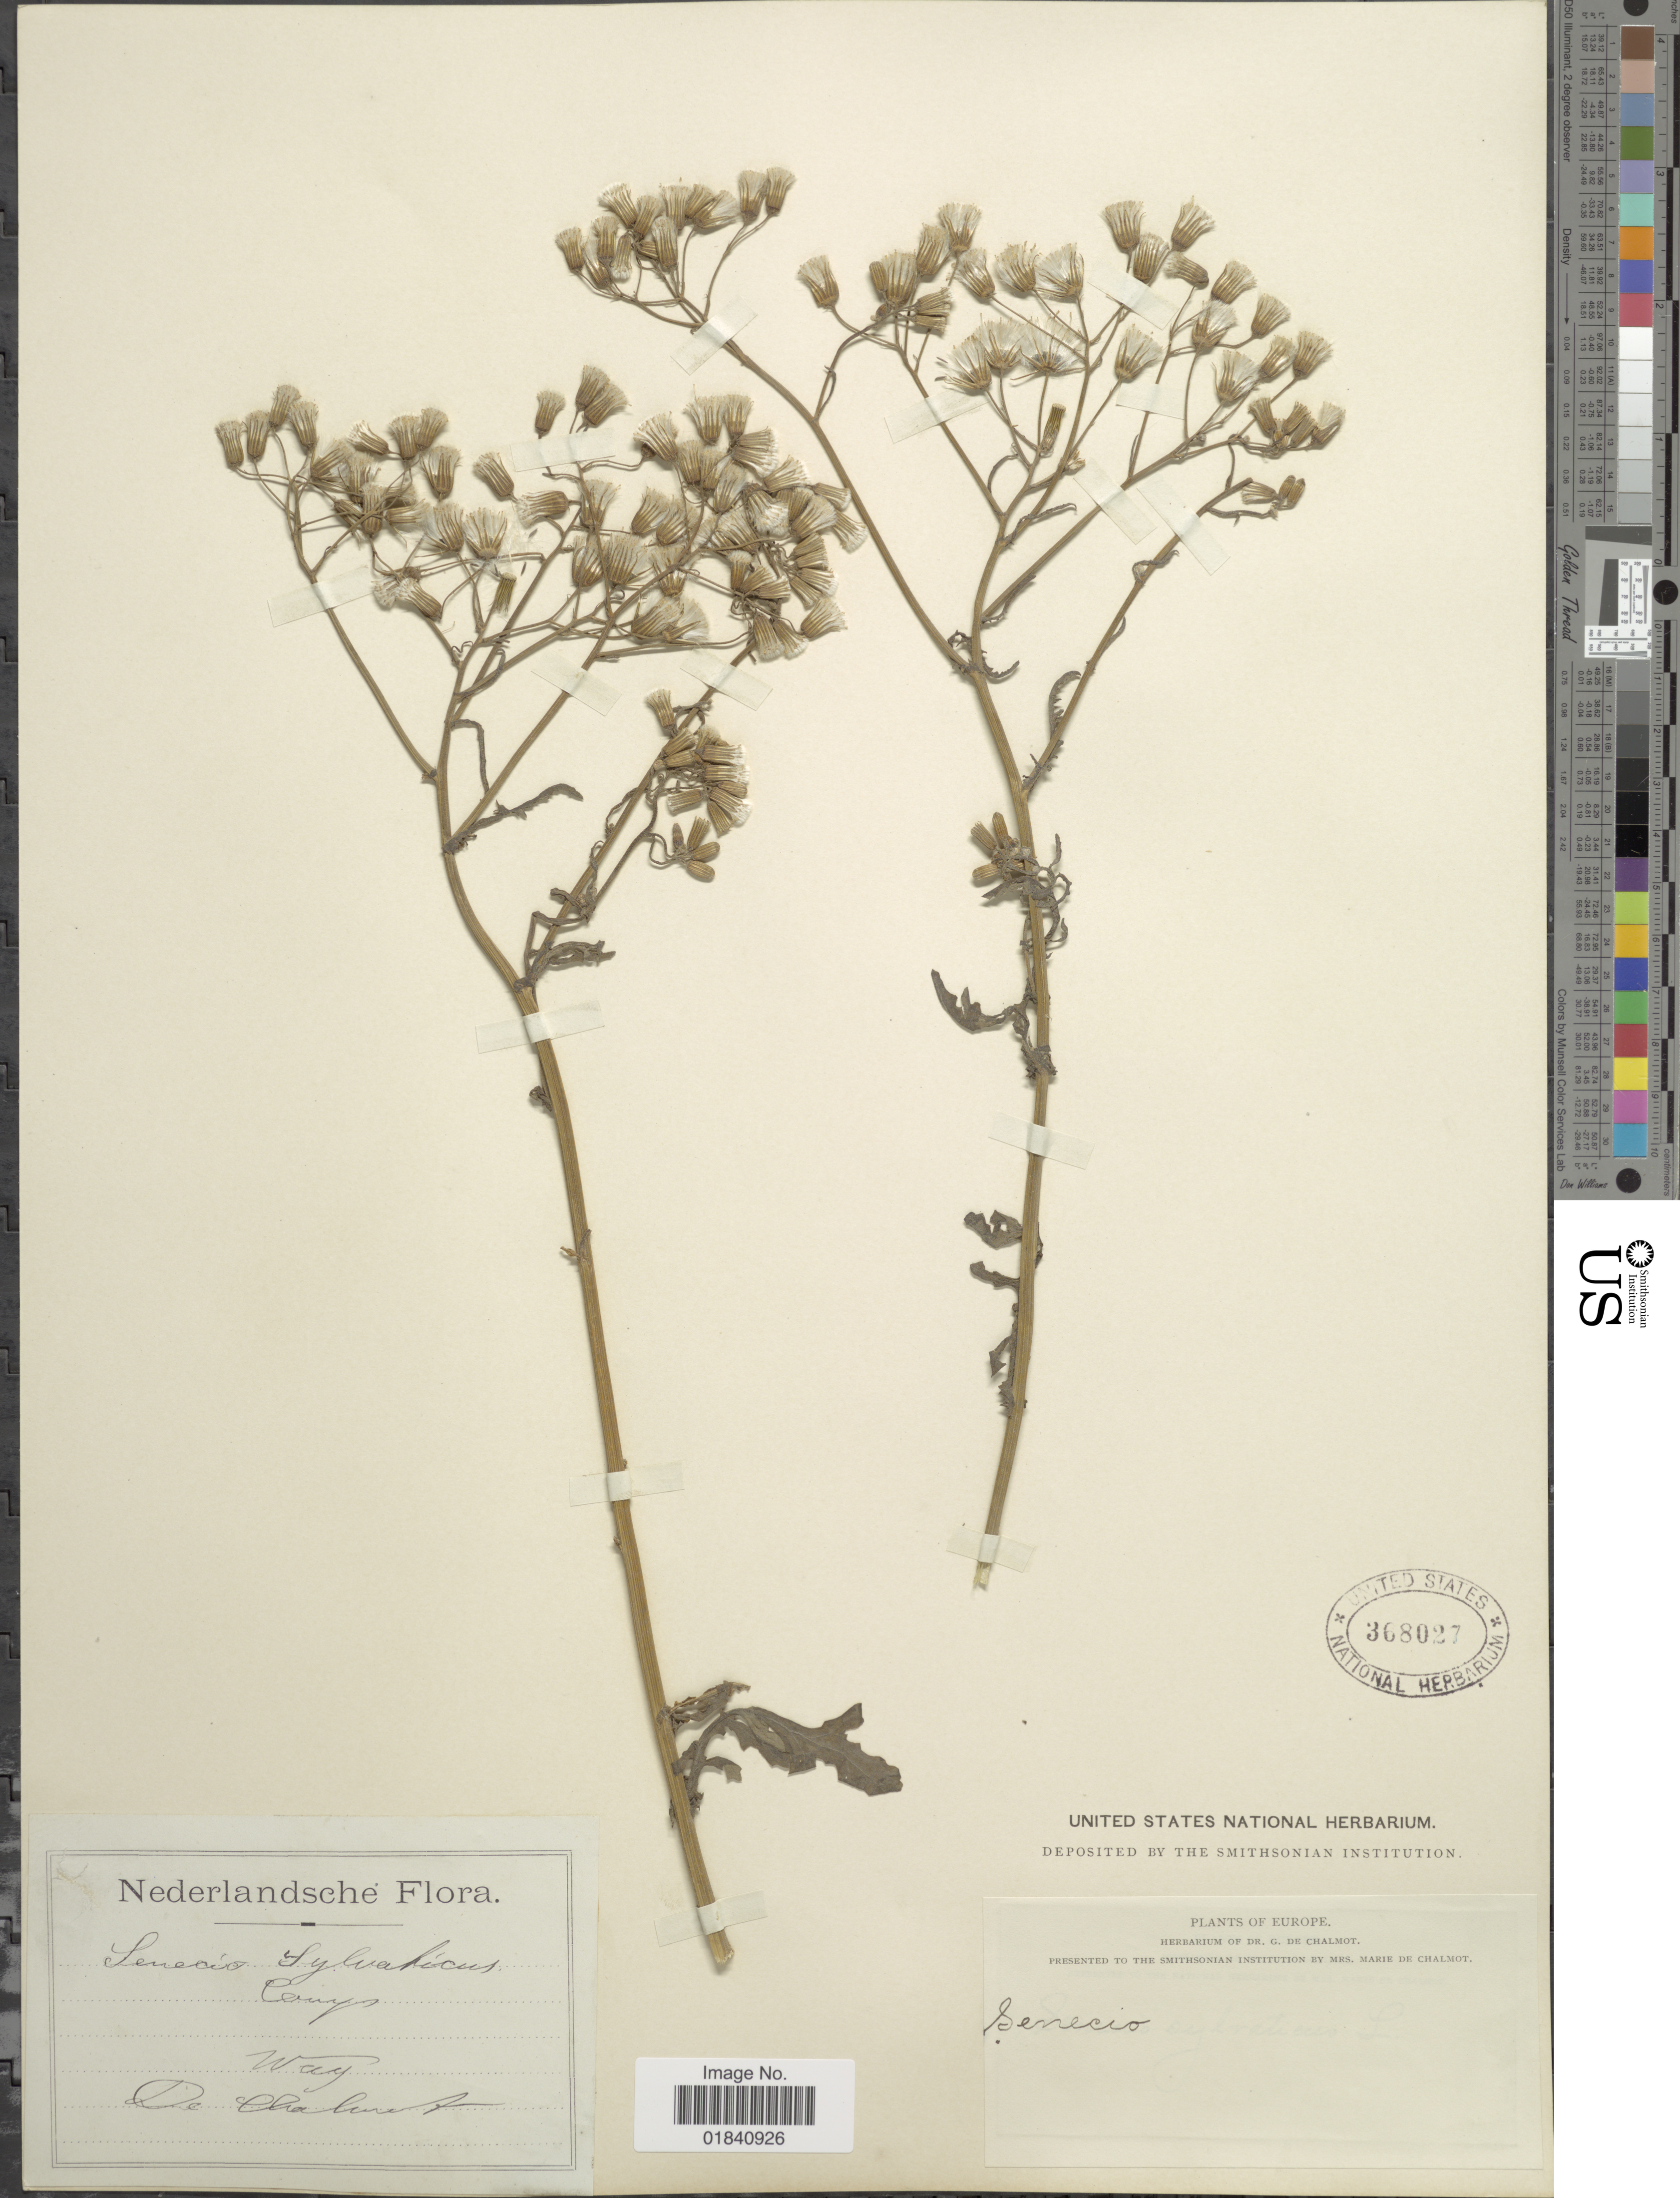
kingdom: Plantae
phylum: Tracheophyta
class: Magnoliopsida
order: Asterales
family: Asteraceae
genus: Senecio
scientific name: Senecio sylvaticus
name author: L.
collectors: G. de Chalmot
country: Netherlands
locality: Weeg.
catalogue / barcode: US 368027